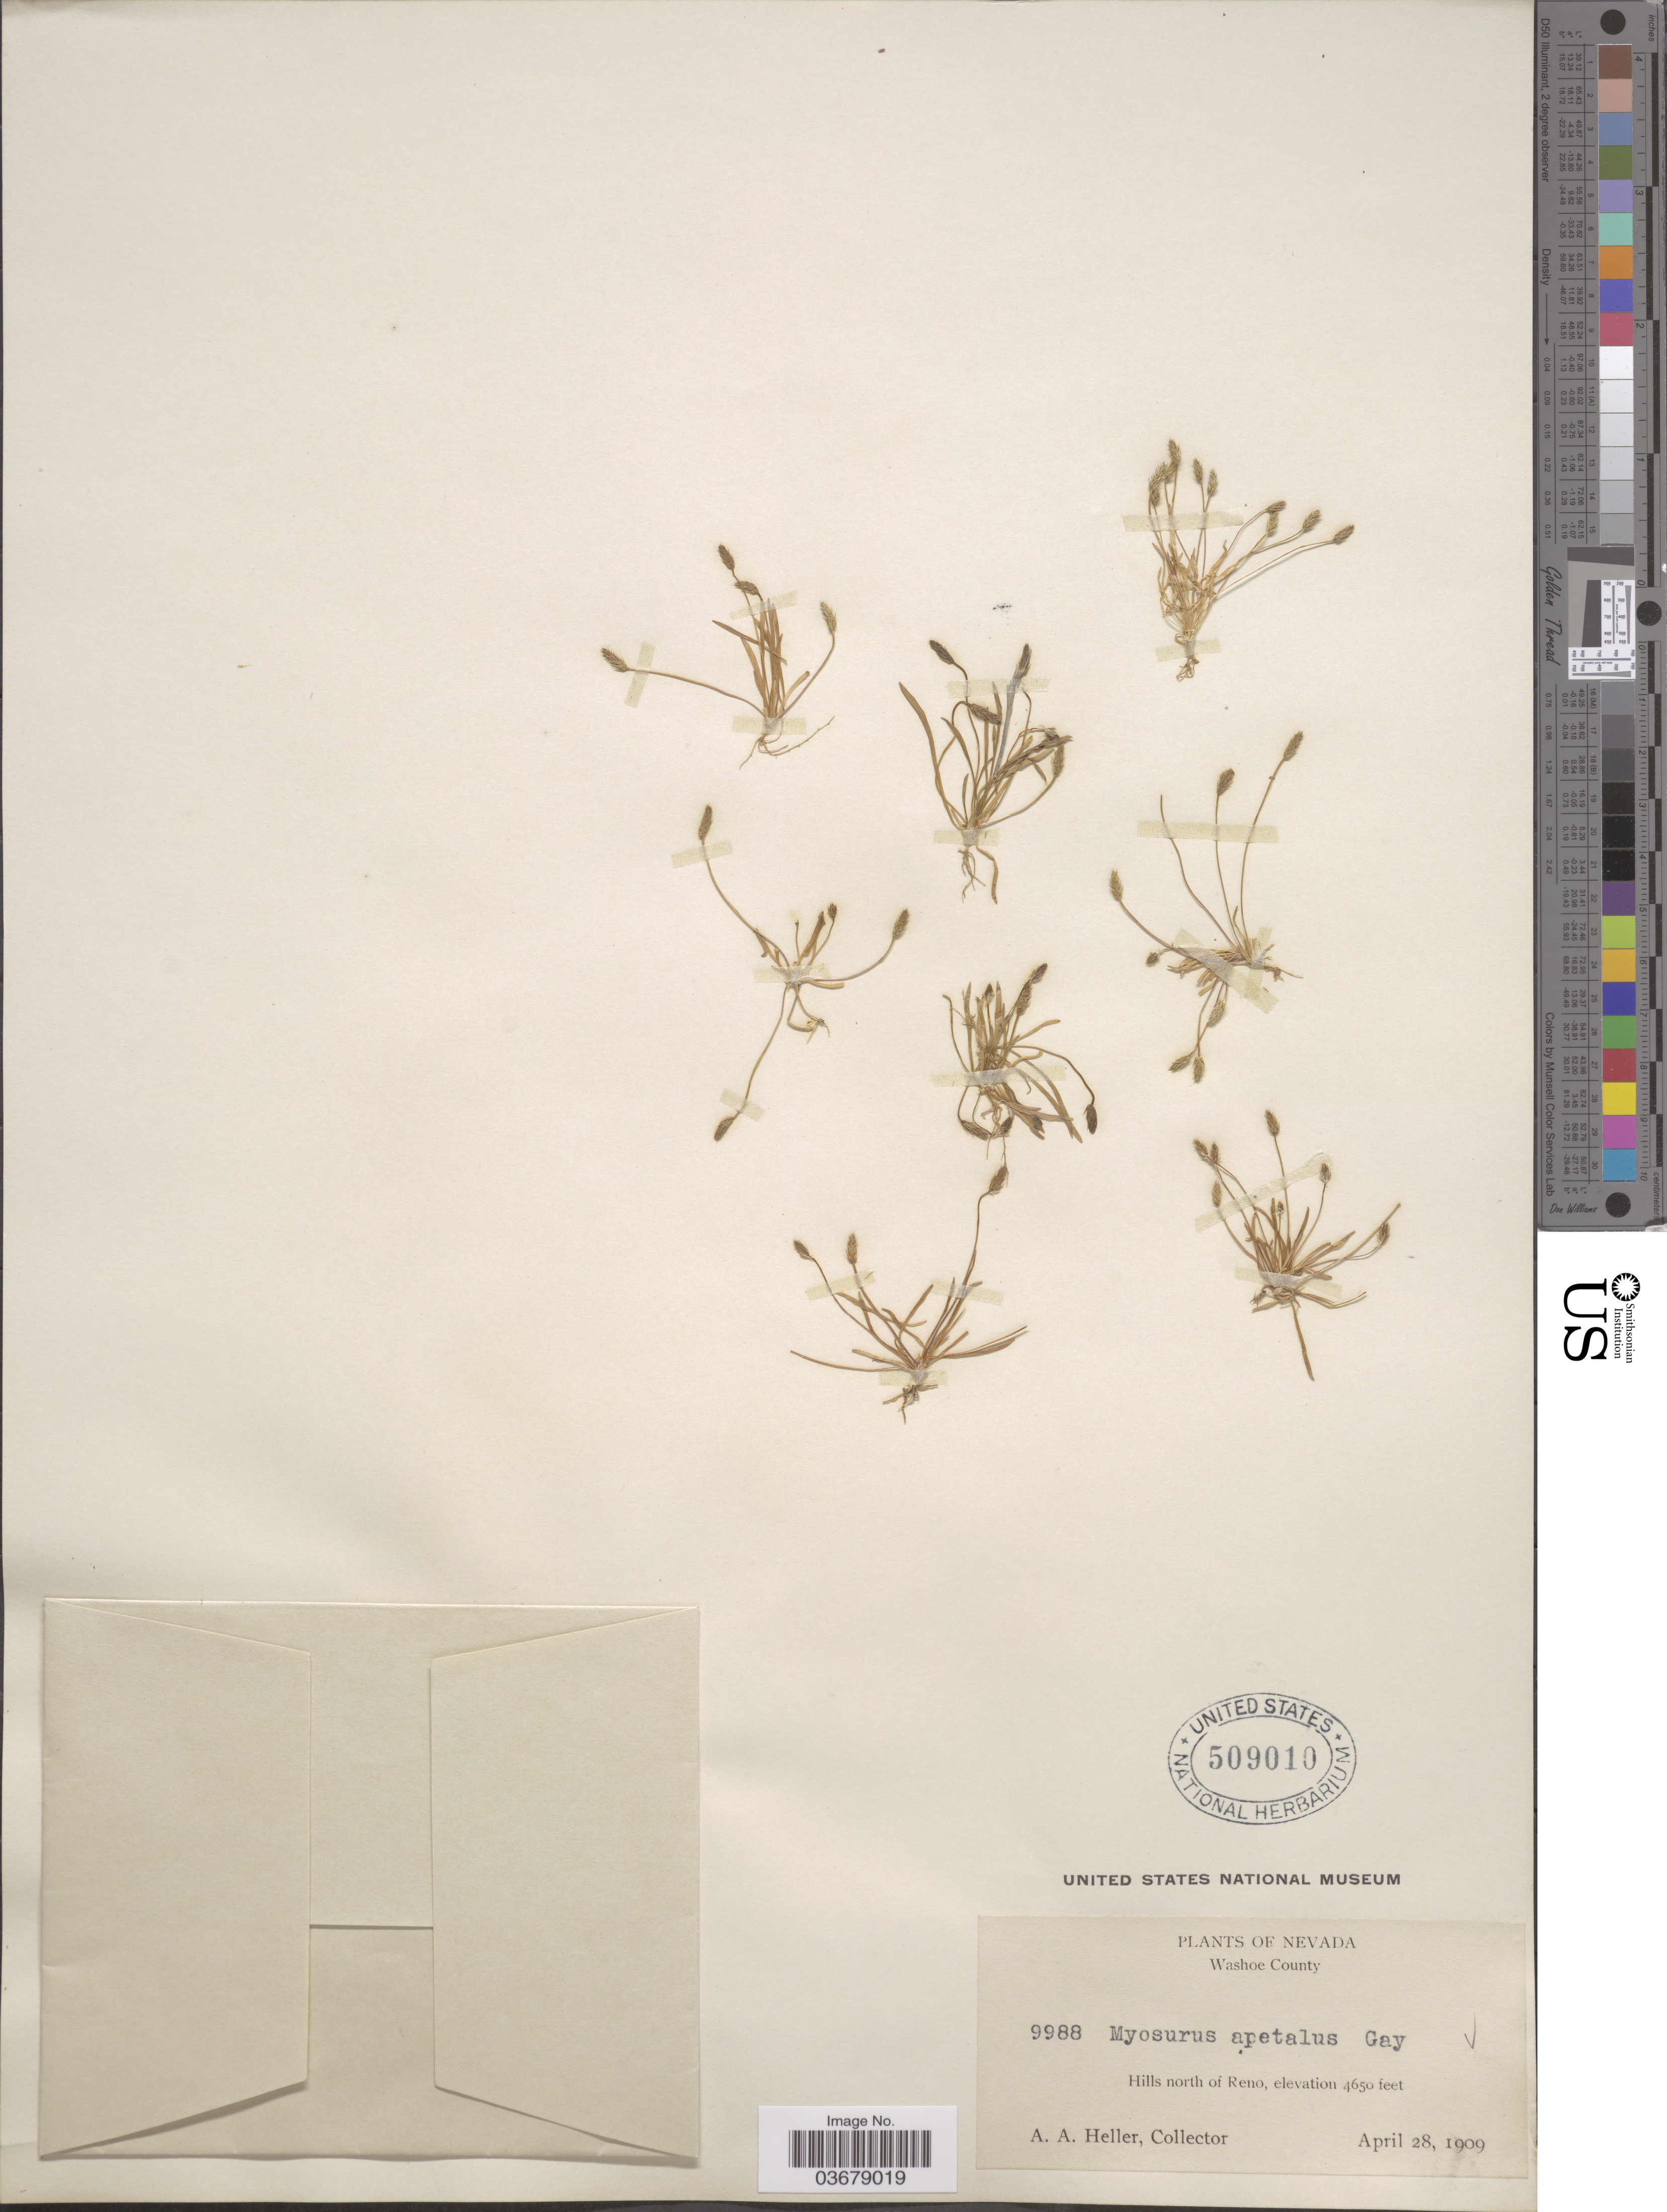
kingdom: Plantae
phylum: Tracheophyta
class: Magnoliopsida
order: Ranunculales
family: Ranunculaceae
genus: Myosurus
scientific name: Myosurus aristatus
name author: Benth.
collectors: A. A. Heller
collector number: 9988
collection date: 1909-04-28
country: United States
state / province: Nevada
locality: Washoe County, Hills north of Reno.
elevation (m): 1417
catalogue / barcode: US 509010